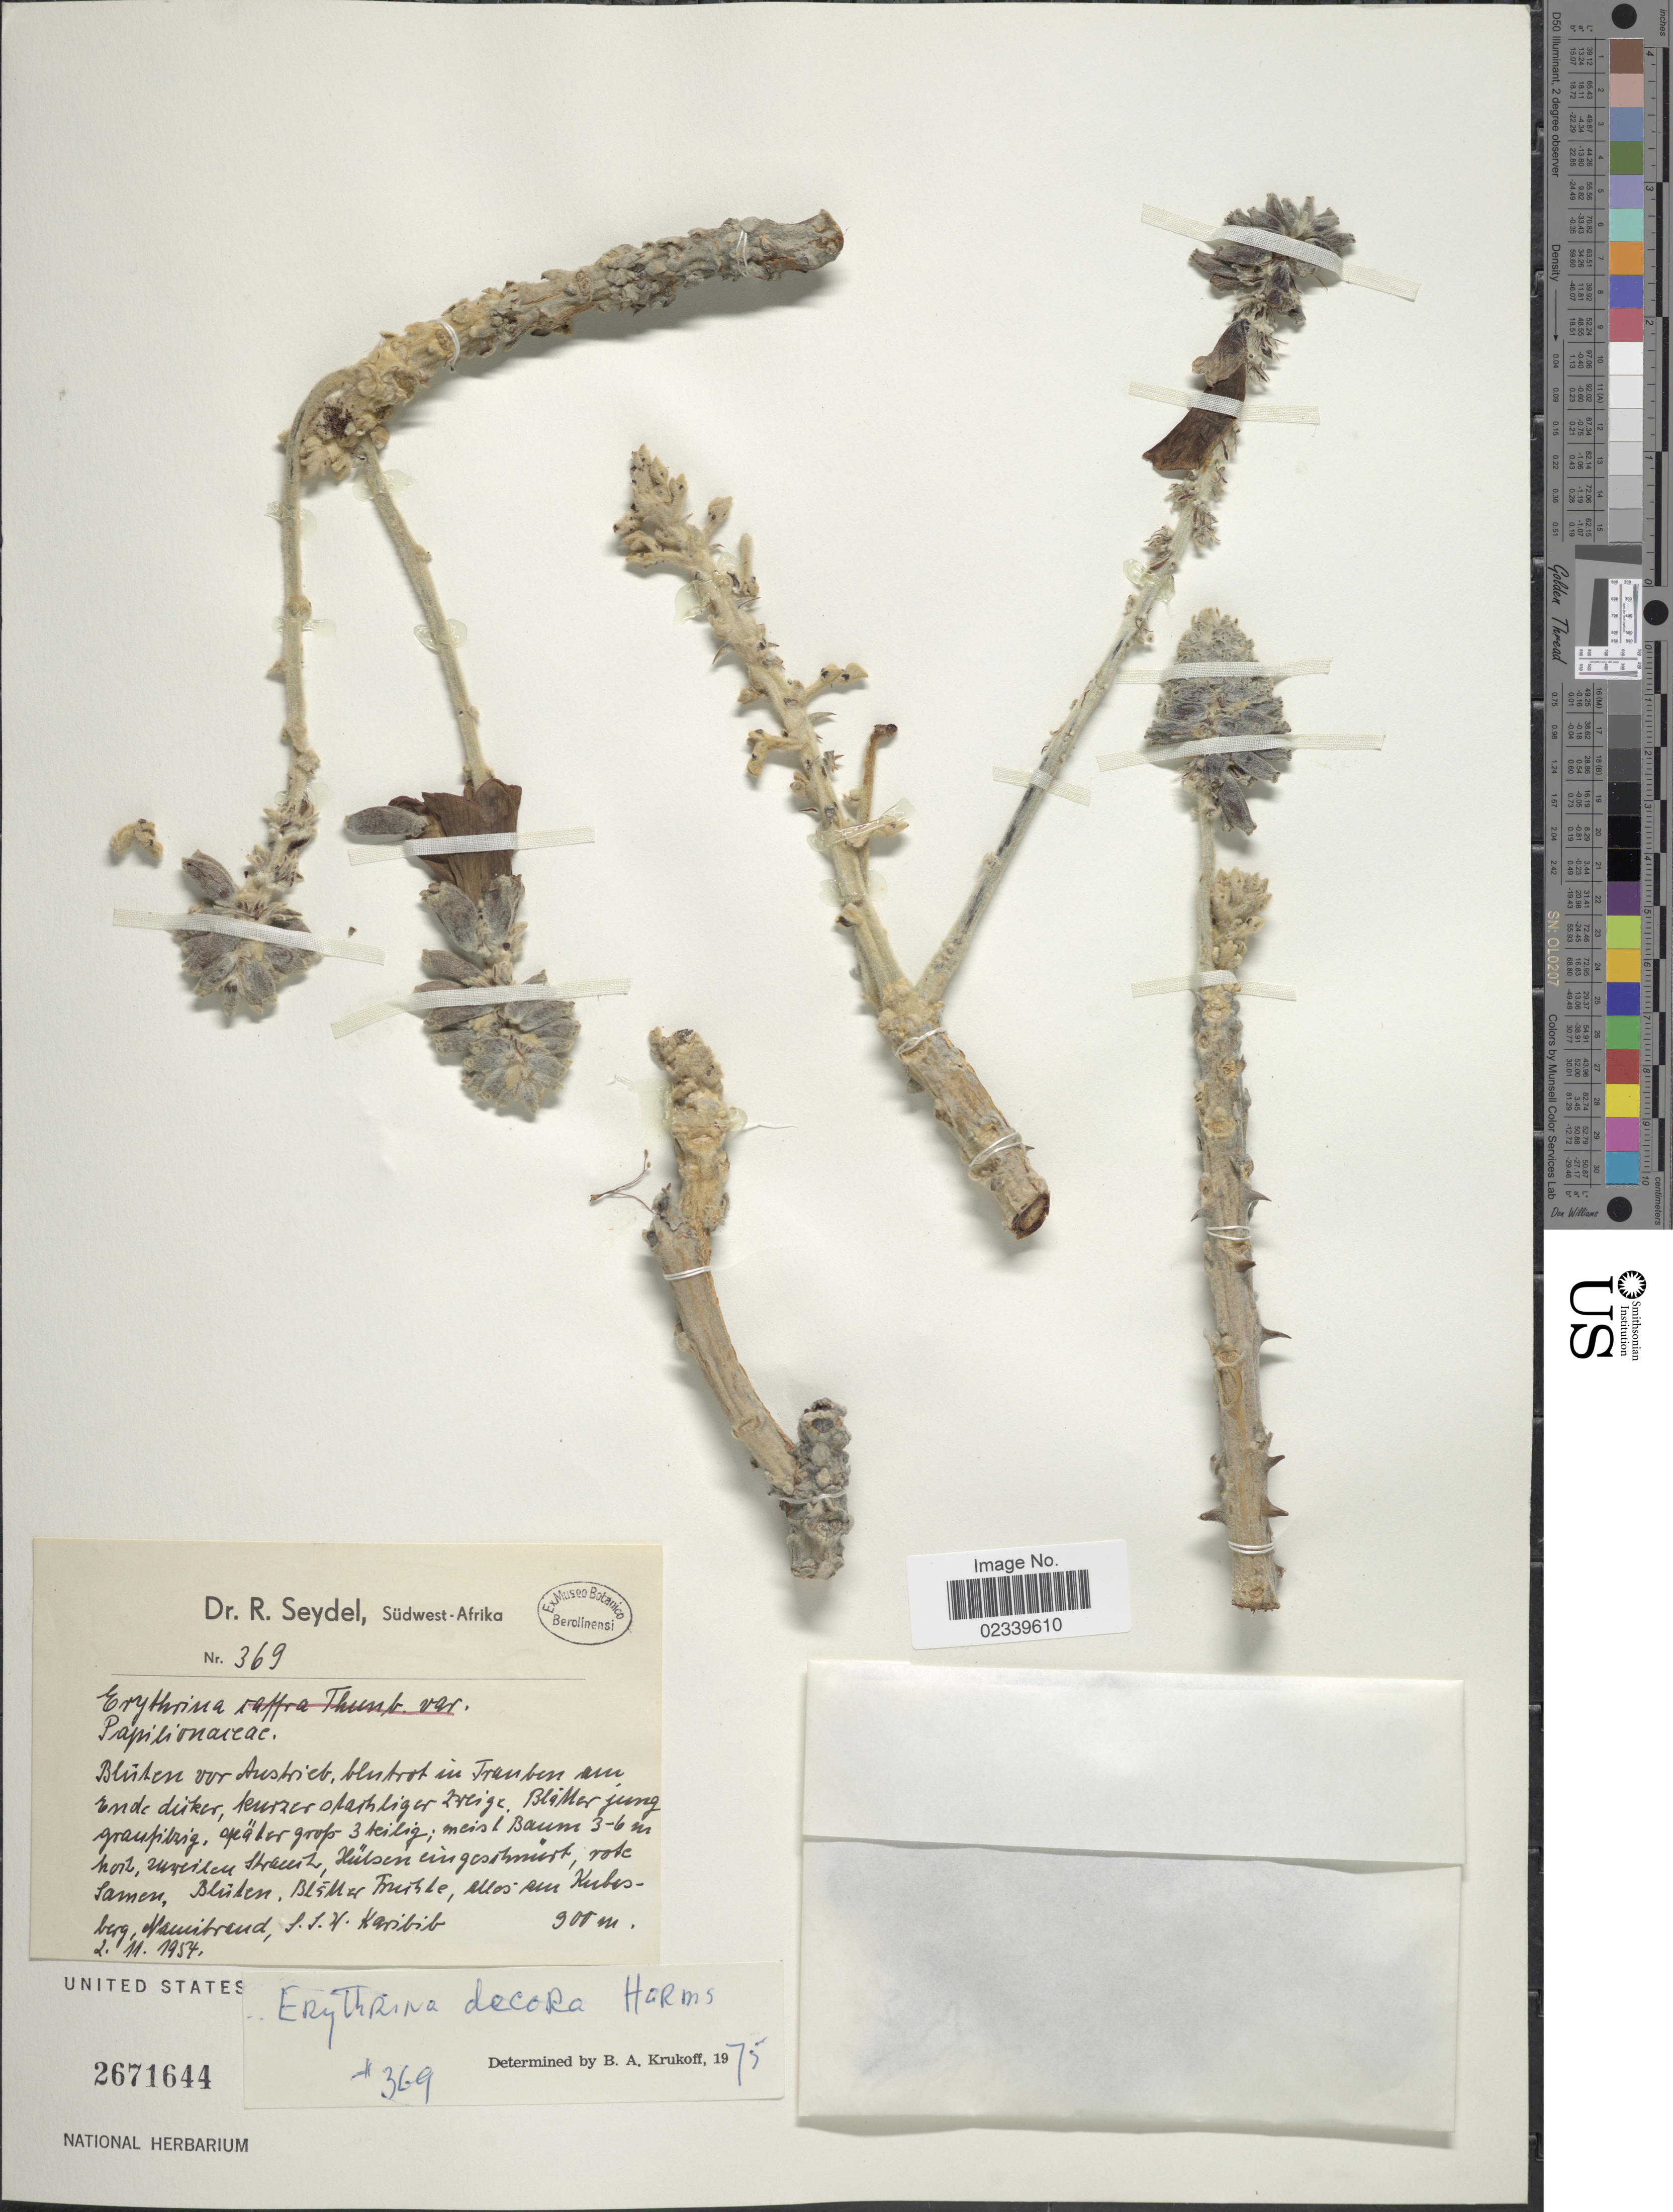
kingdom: Plantae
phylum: Tracheophyta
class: Magnoliopsida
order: Fabales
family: Fabaceae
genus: Erythrina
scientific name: Erythrina decora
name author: Harms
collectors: R. Seydel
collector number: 369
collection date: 1954-11-22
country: Namibia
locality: Sudwest-Afrika. Kubasberg, Namibrand, Karibib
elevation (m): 900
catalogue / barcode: US 2671644